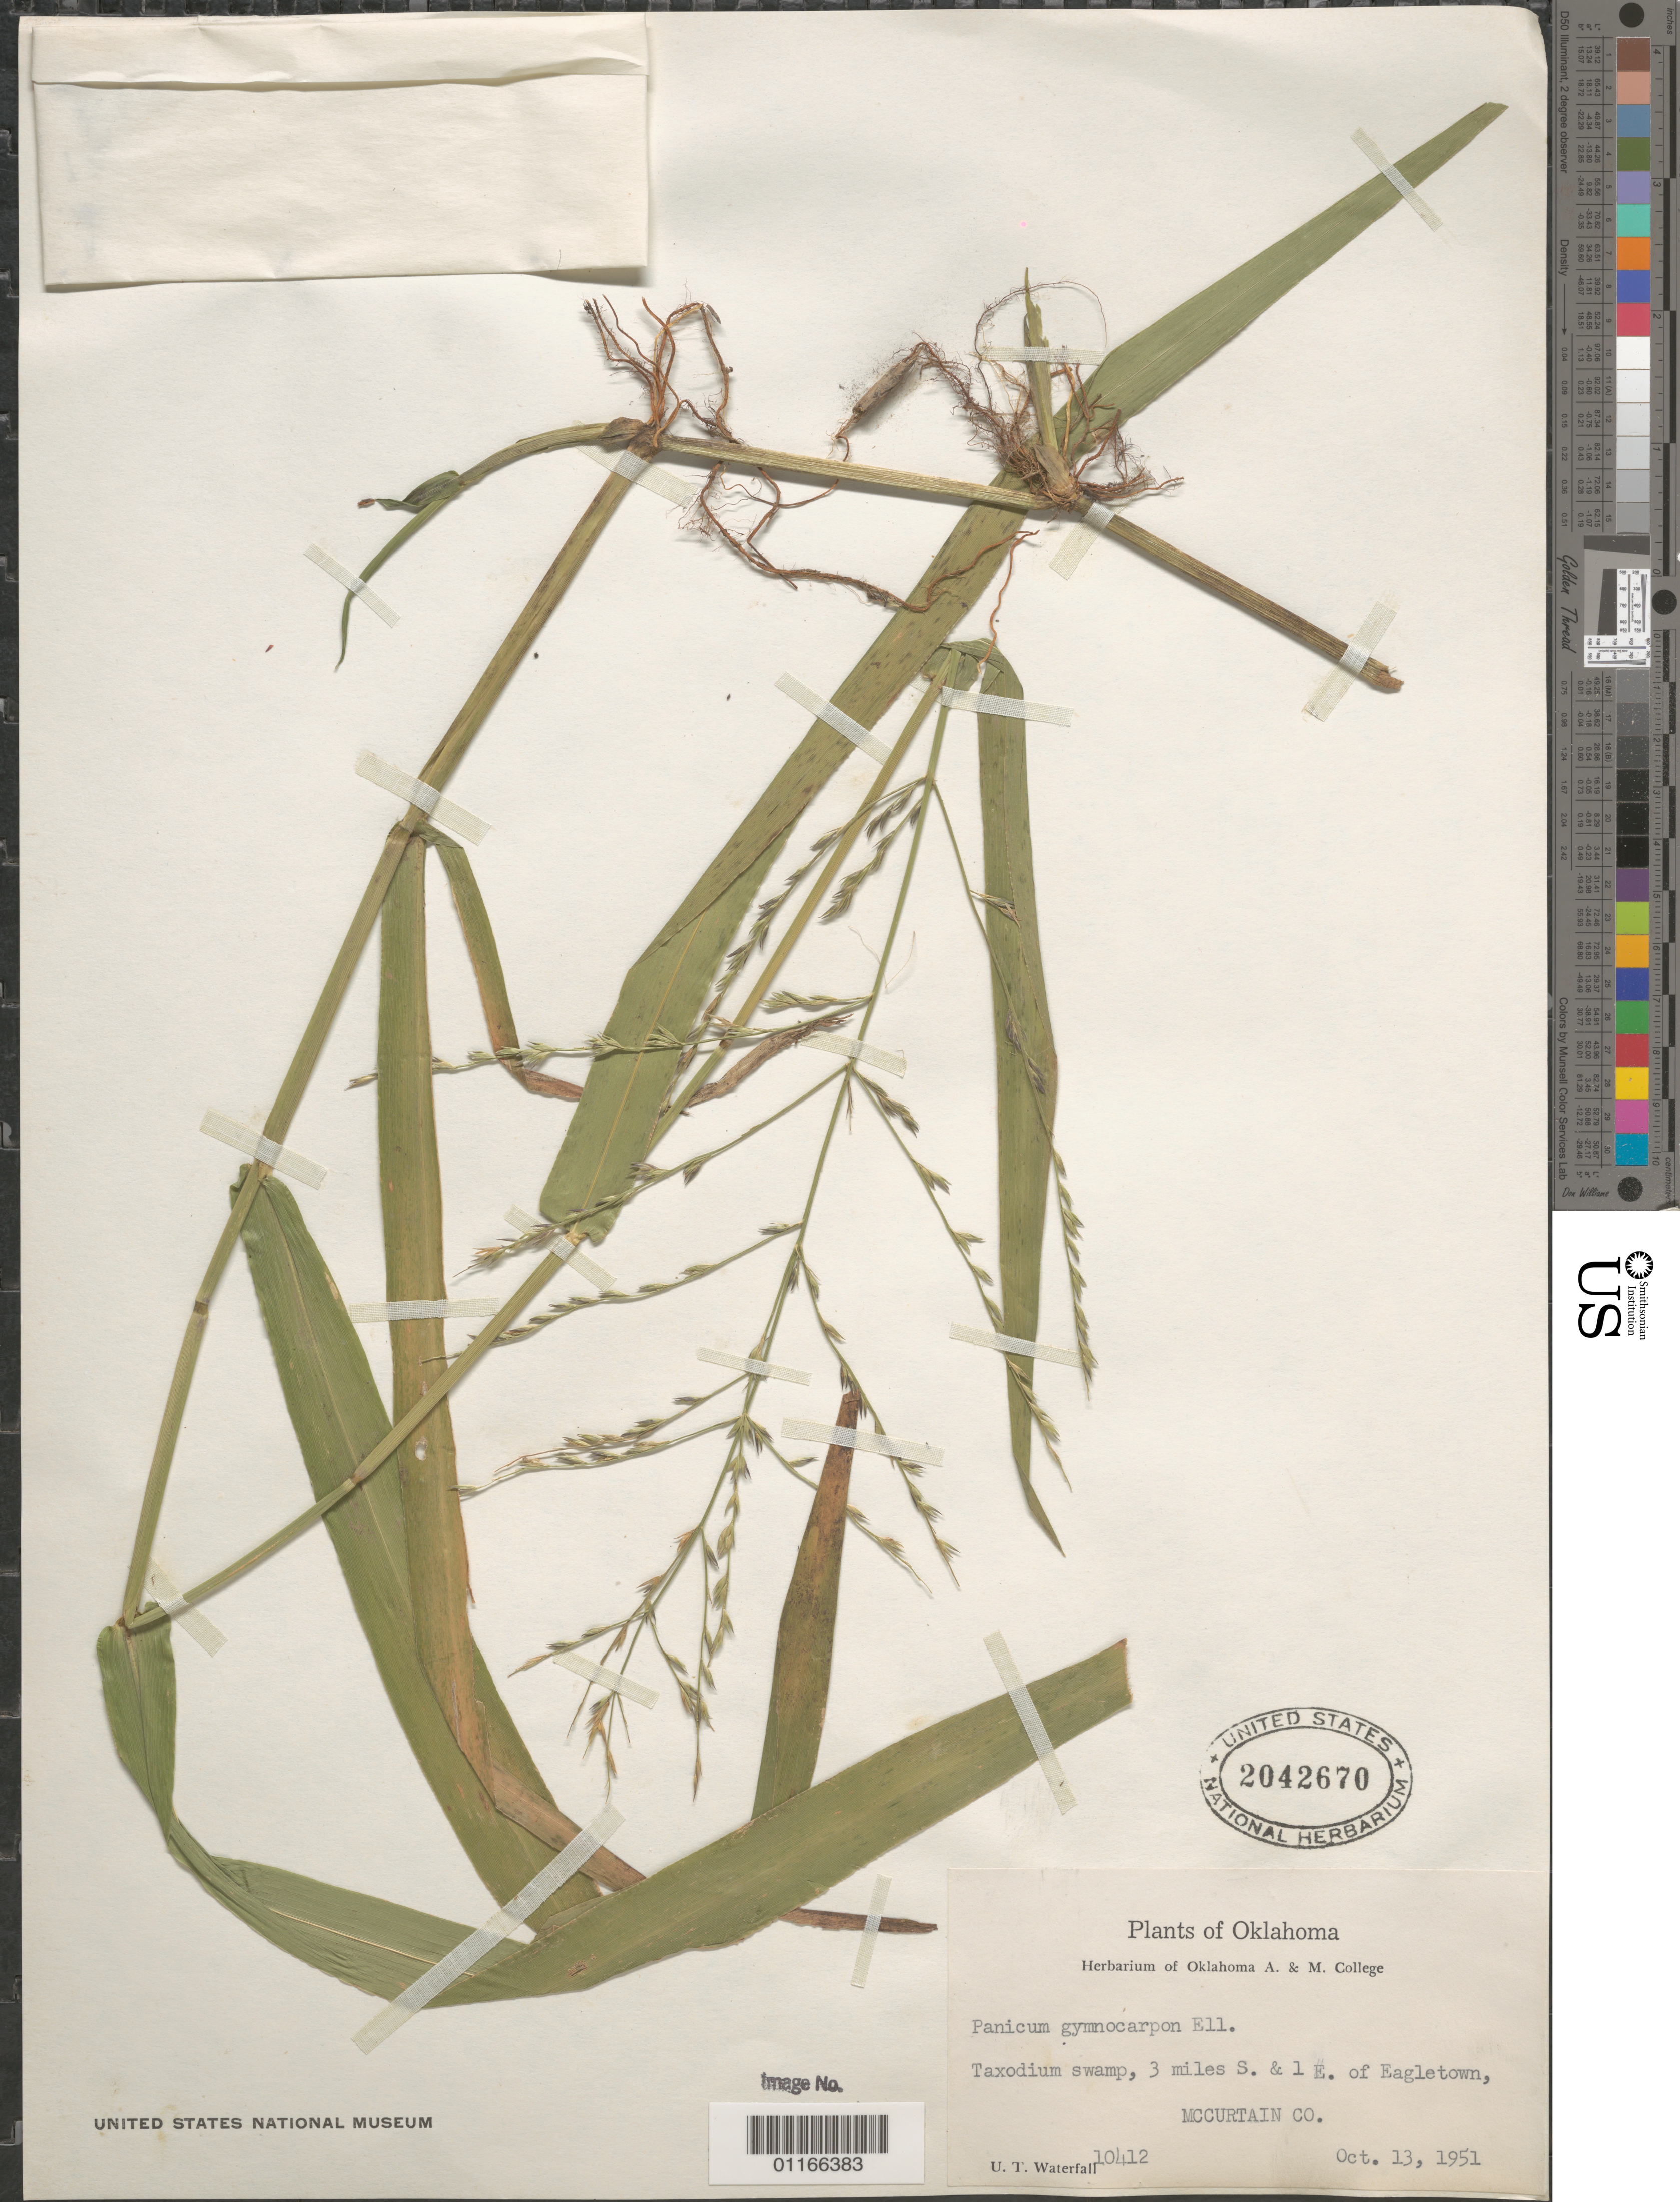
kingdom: Plantae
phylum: Tracheophyta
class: Liliopsida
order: Poales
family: Poaceae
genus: Phanopyrum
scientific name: Phanopyrum gymnocarpon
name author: (Elliott) Nash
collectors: U. T. Waterfall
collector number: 10412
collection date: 1951-10-13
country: United States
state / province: Oklahoma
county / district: McCurtain County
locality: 3 miles S. & 1 E. of Eagletown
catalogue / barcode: US 2042670